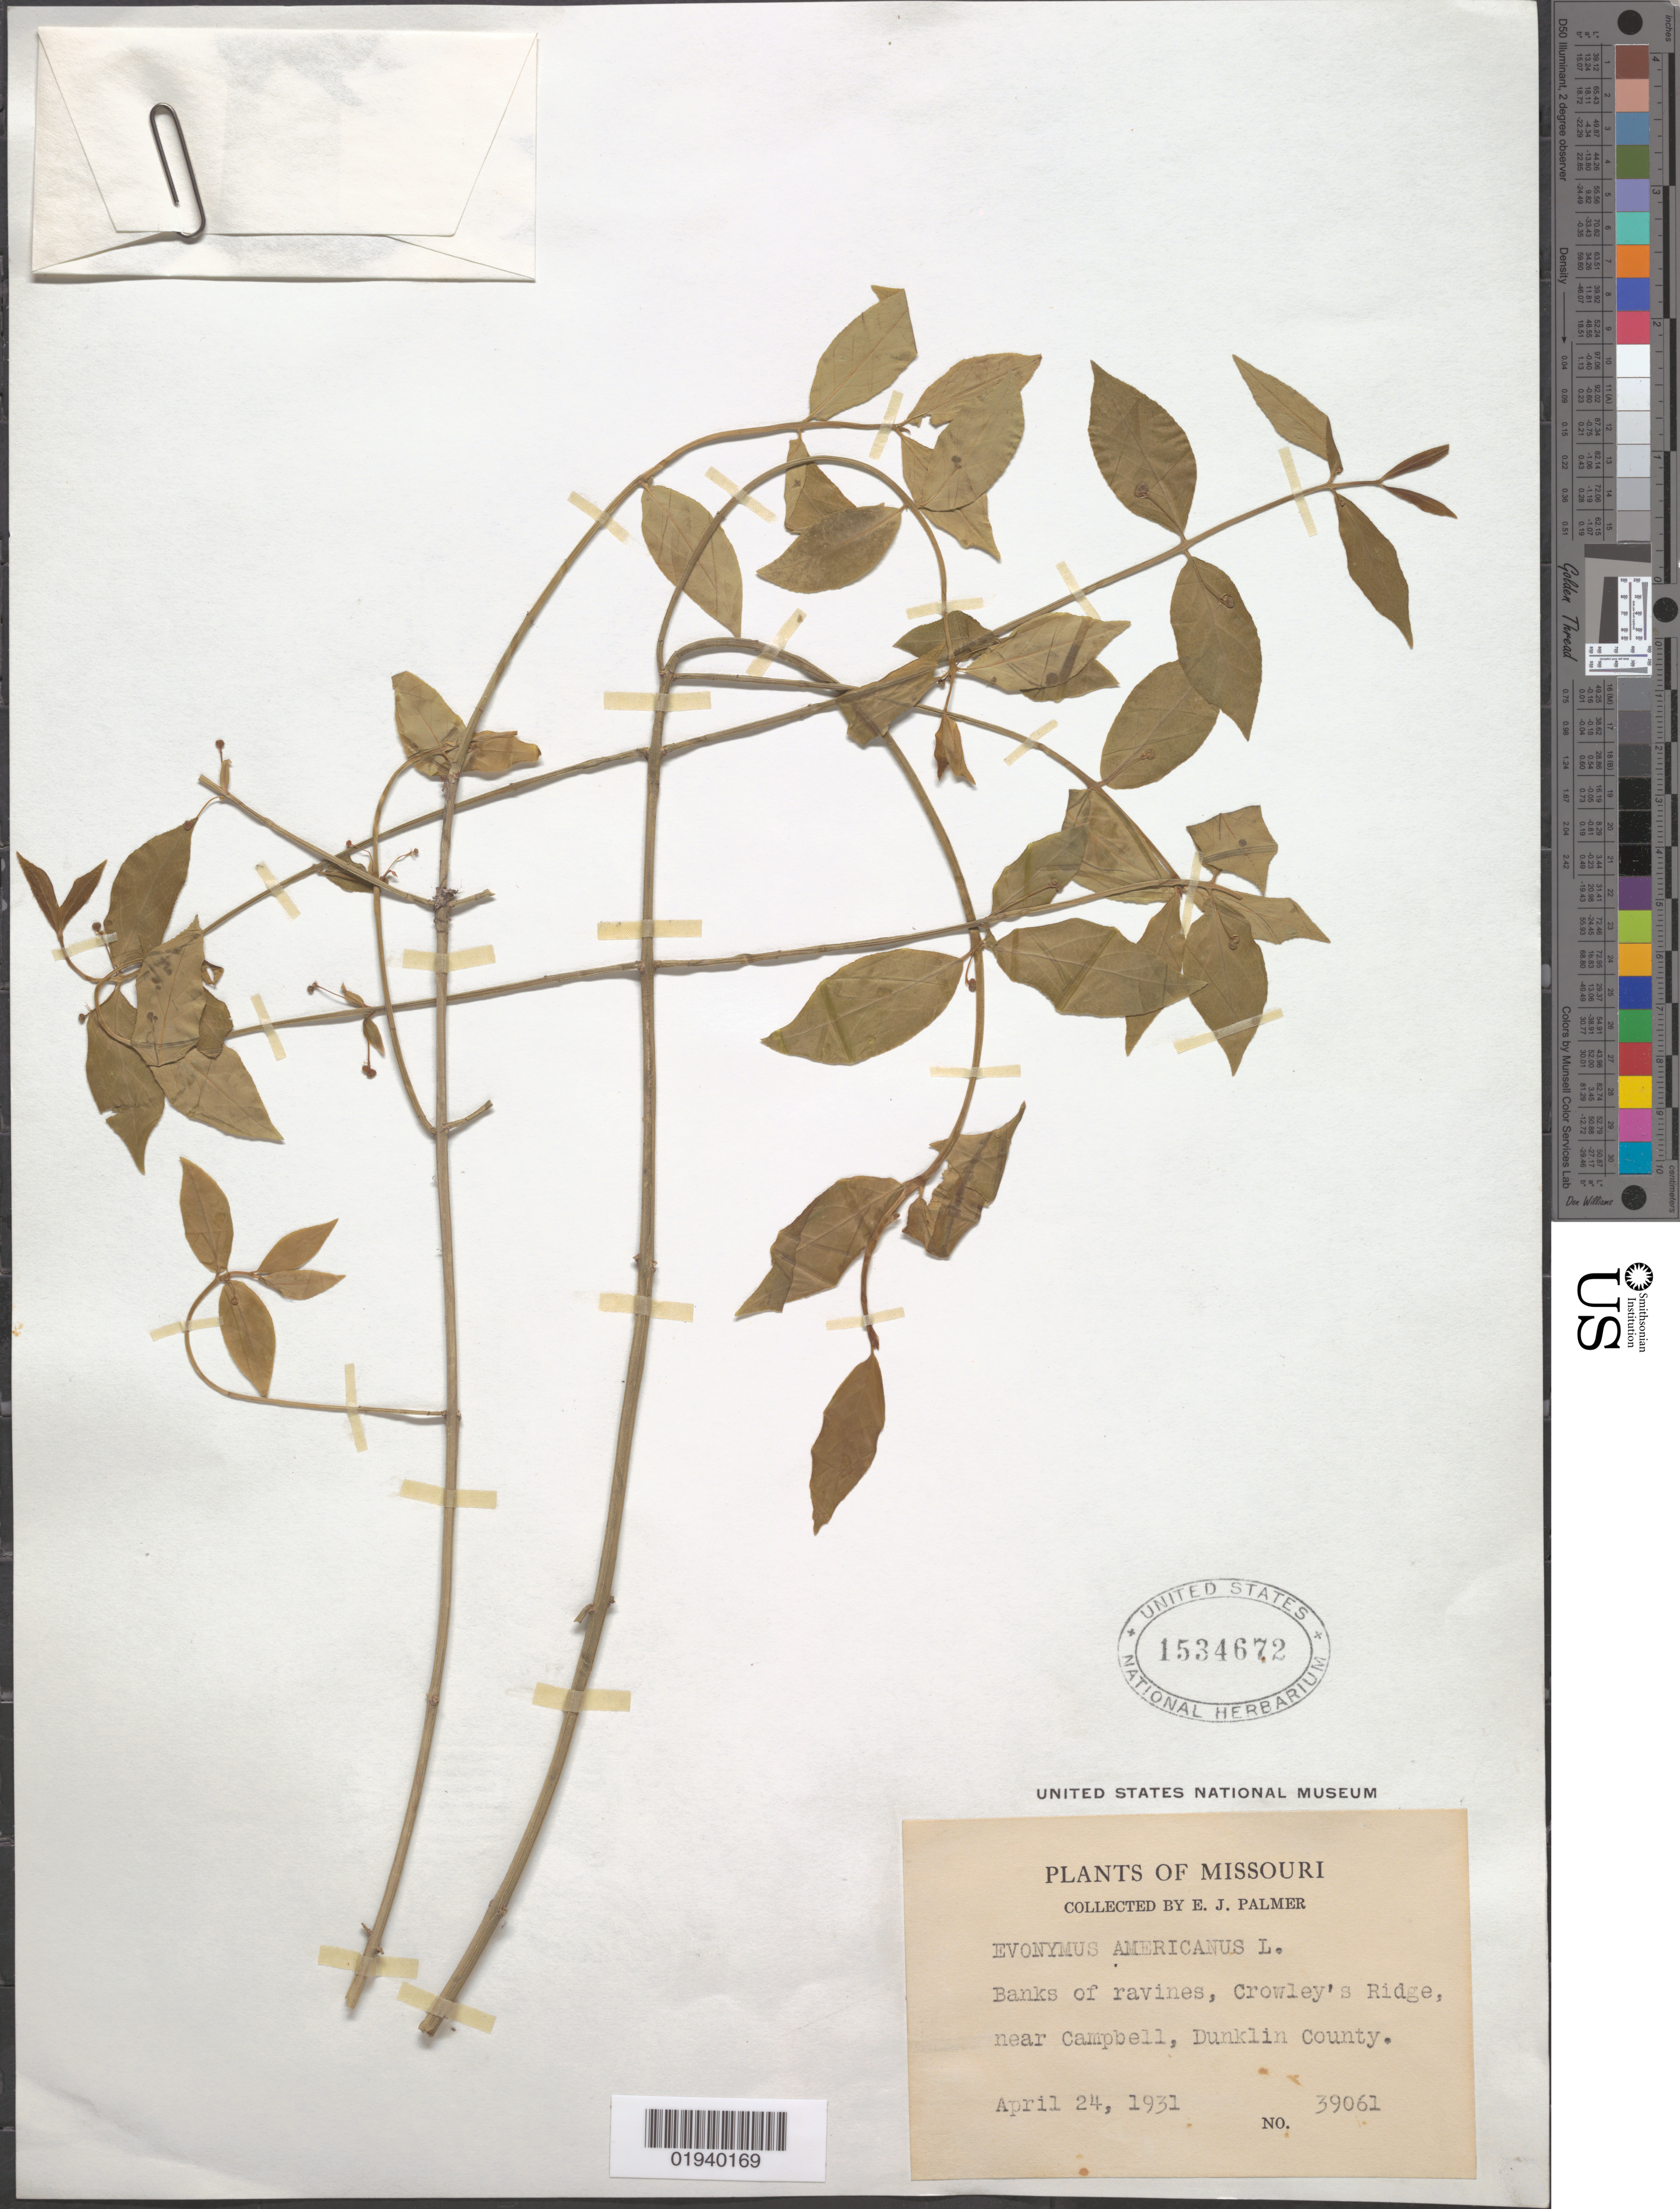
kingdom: Plantae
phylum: Tracheophyta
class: Magnoliopsida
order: Celastrales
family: Celastraceae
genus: Euonymus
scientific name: Euonymus americanus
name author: L.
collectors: E. J. Palmer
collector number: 39061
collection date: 1931-04-24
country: United States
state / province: Missouri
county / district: Dunklin County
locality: Crowley's Ridge, near Campbell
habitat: Banks of ravines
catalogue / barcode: US 1534672